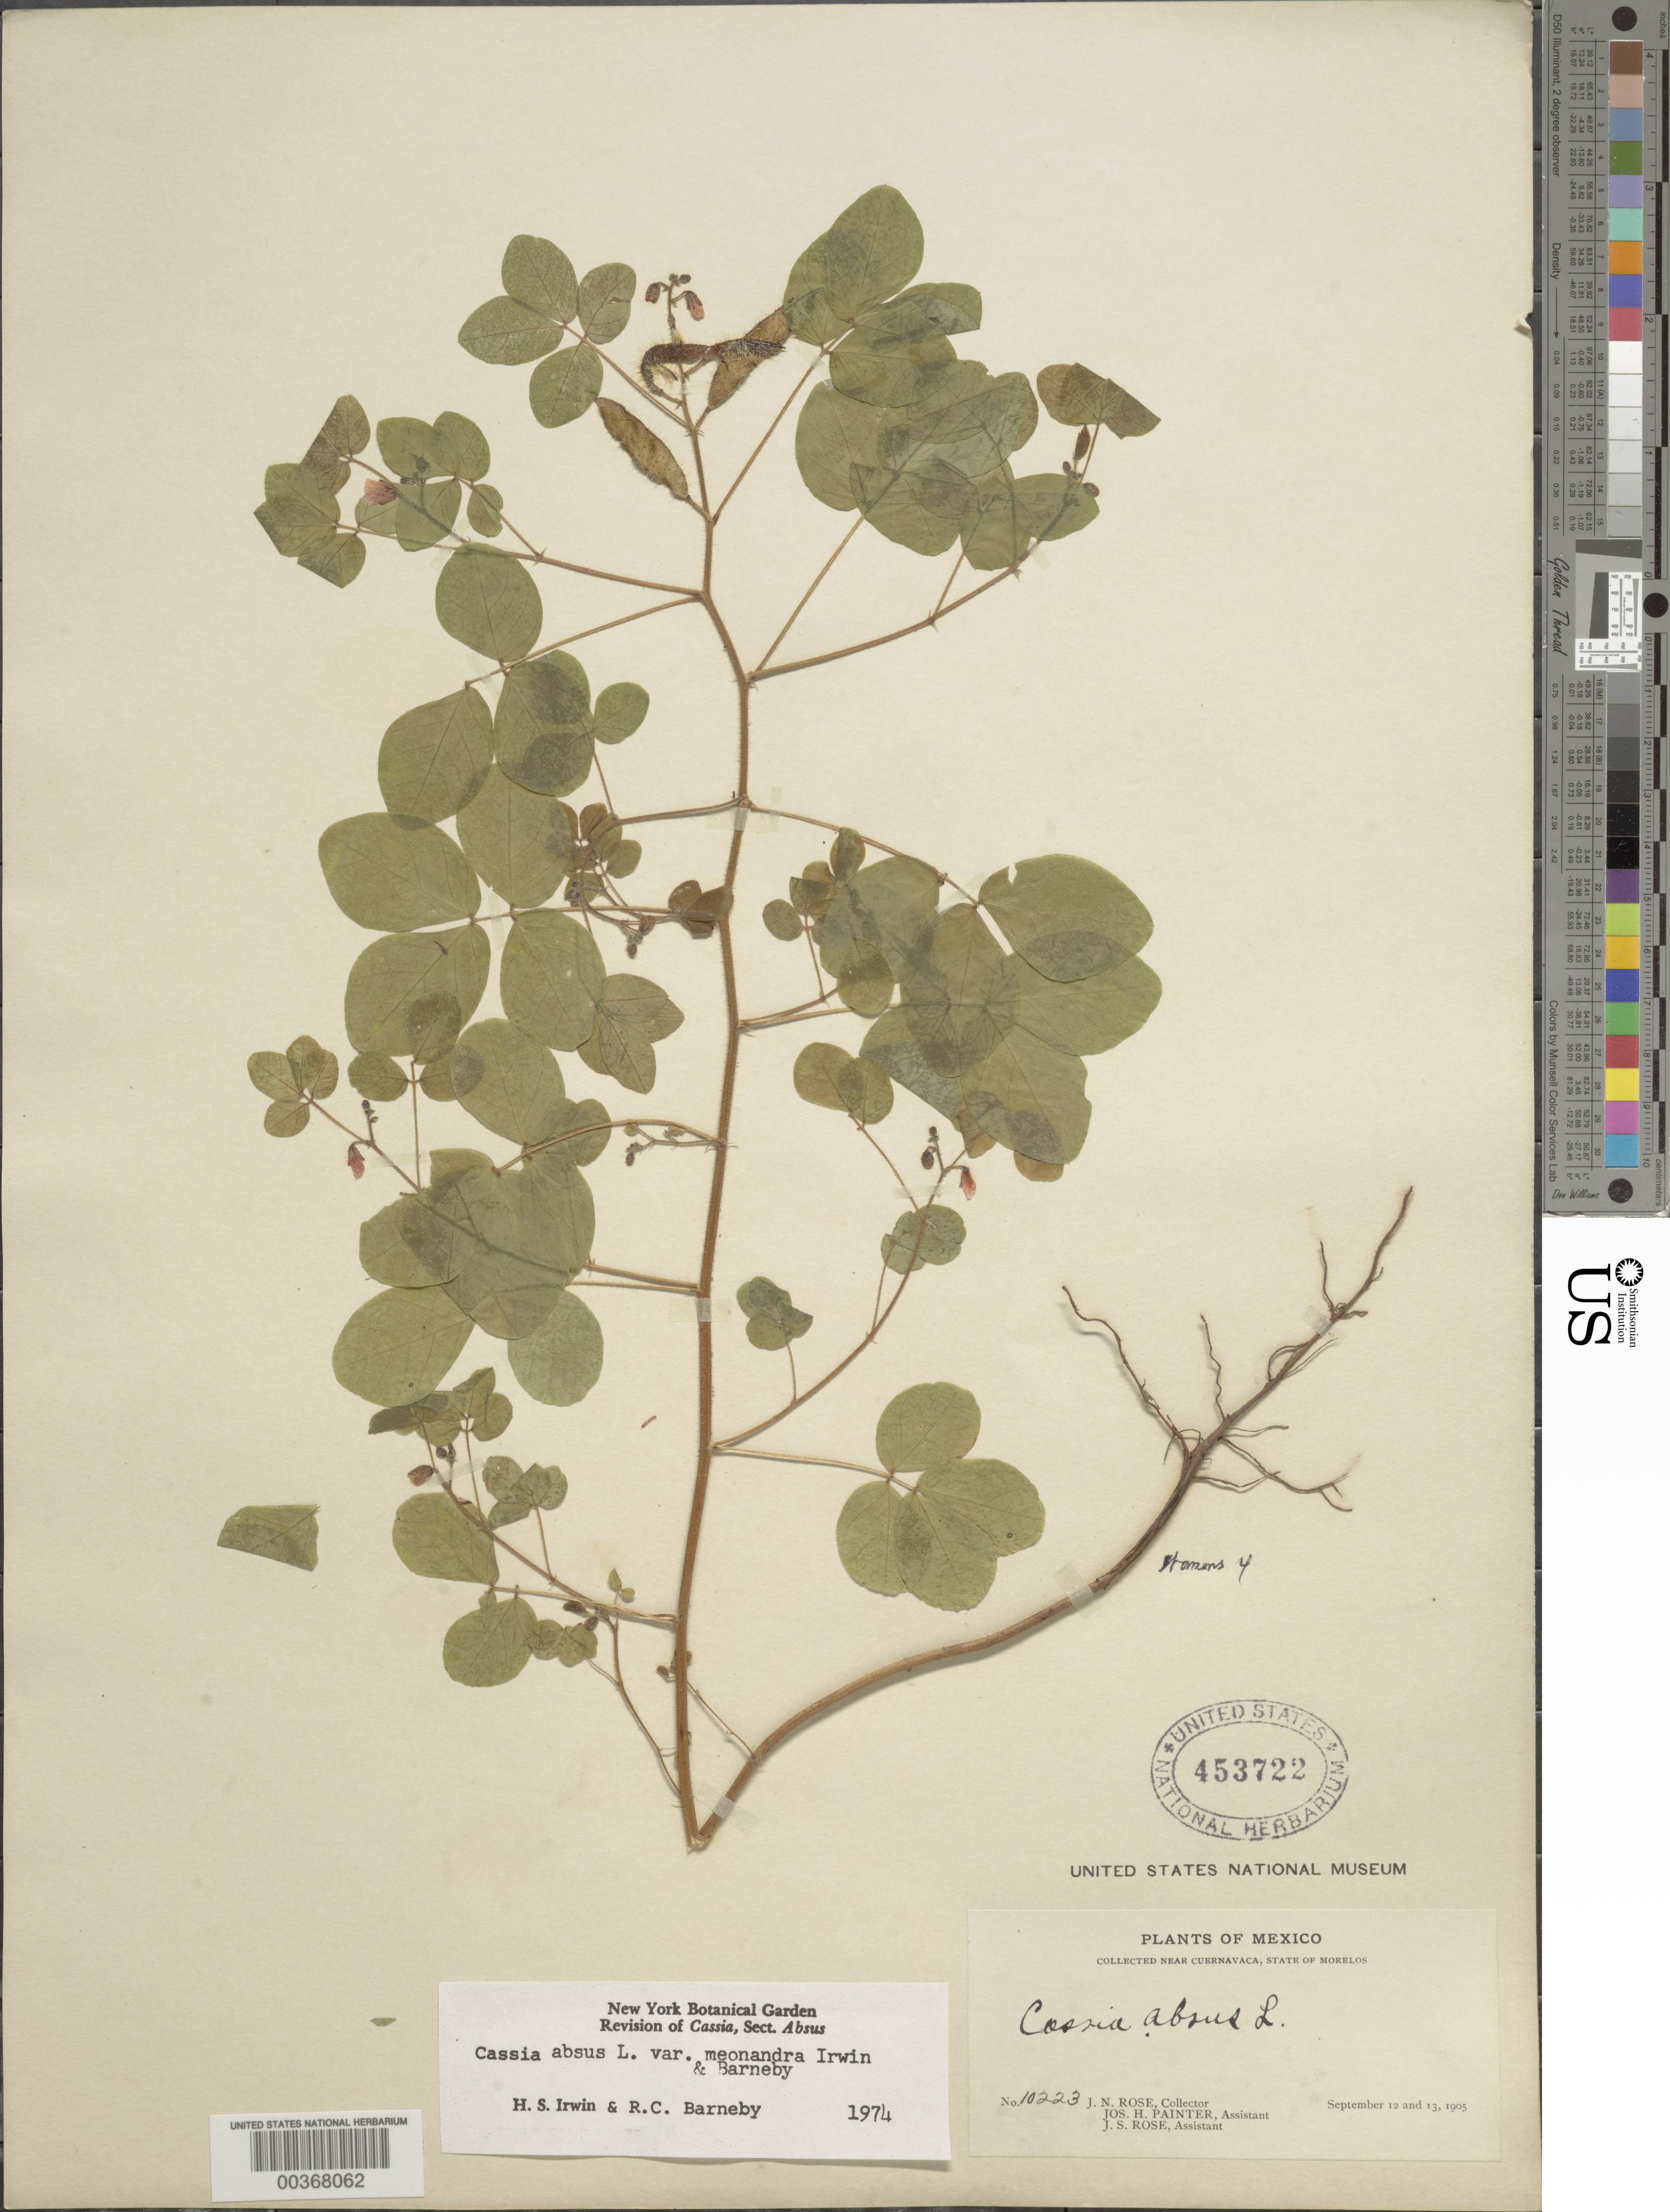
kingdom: Plantae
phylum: Tracheophyta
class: Magnoliopsida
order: Fabales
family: Fabaceae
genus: Chamaecrista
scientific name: Chamaecrista absus var. meonandra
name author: (H.S. Irwin & Barneby) H.S. Irwin & Barneby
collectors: J. N. Rose, J. H. Painter & J. S. Rose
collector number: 10223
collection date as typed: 12 Sep 1905 and 13 Sep 1905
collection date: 1905-09-12,1905-09-13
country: Mexico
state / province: Morelos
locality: Near Cuernavaca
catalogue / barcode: US 453722